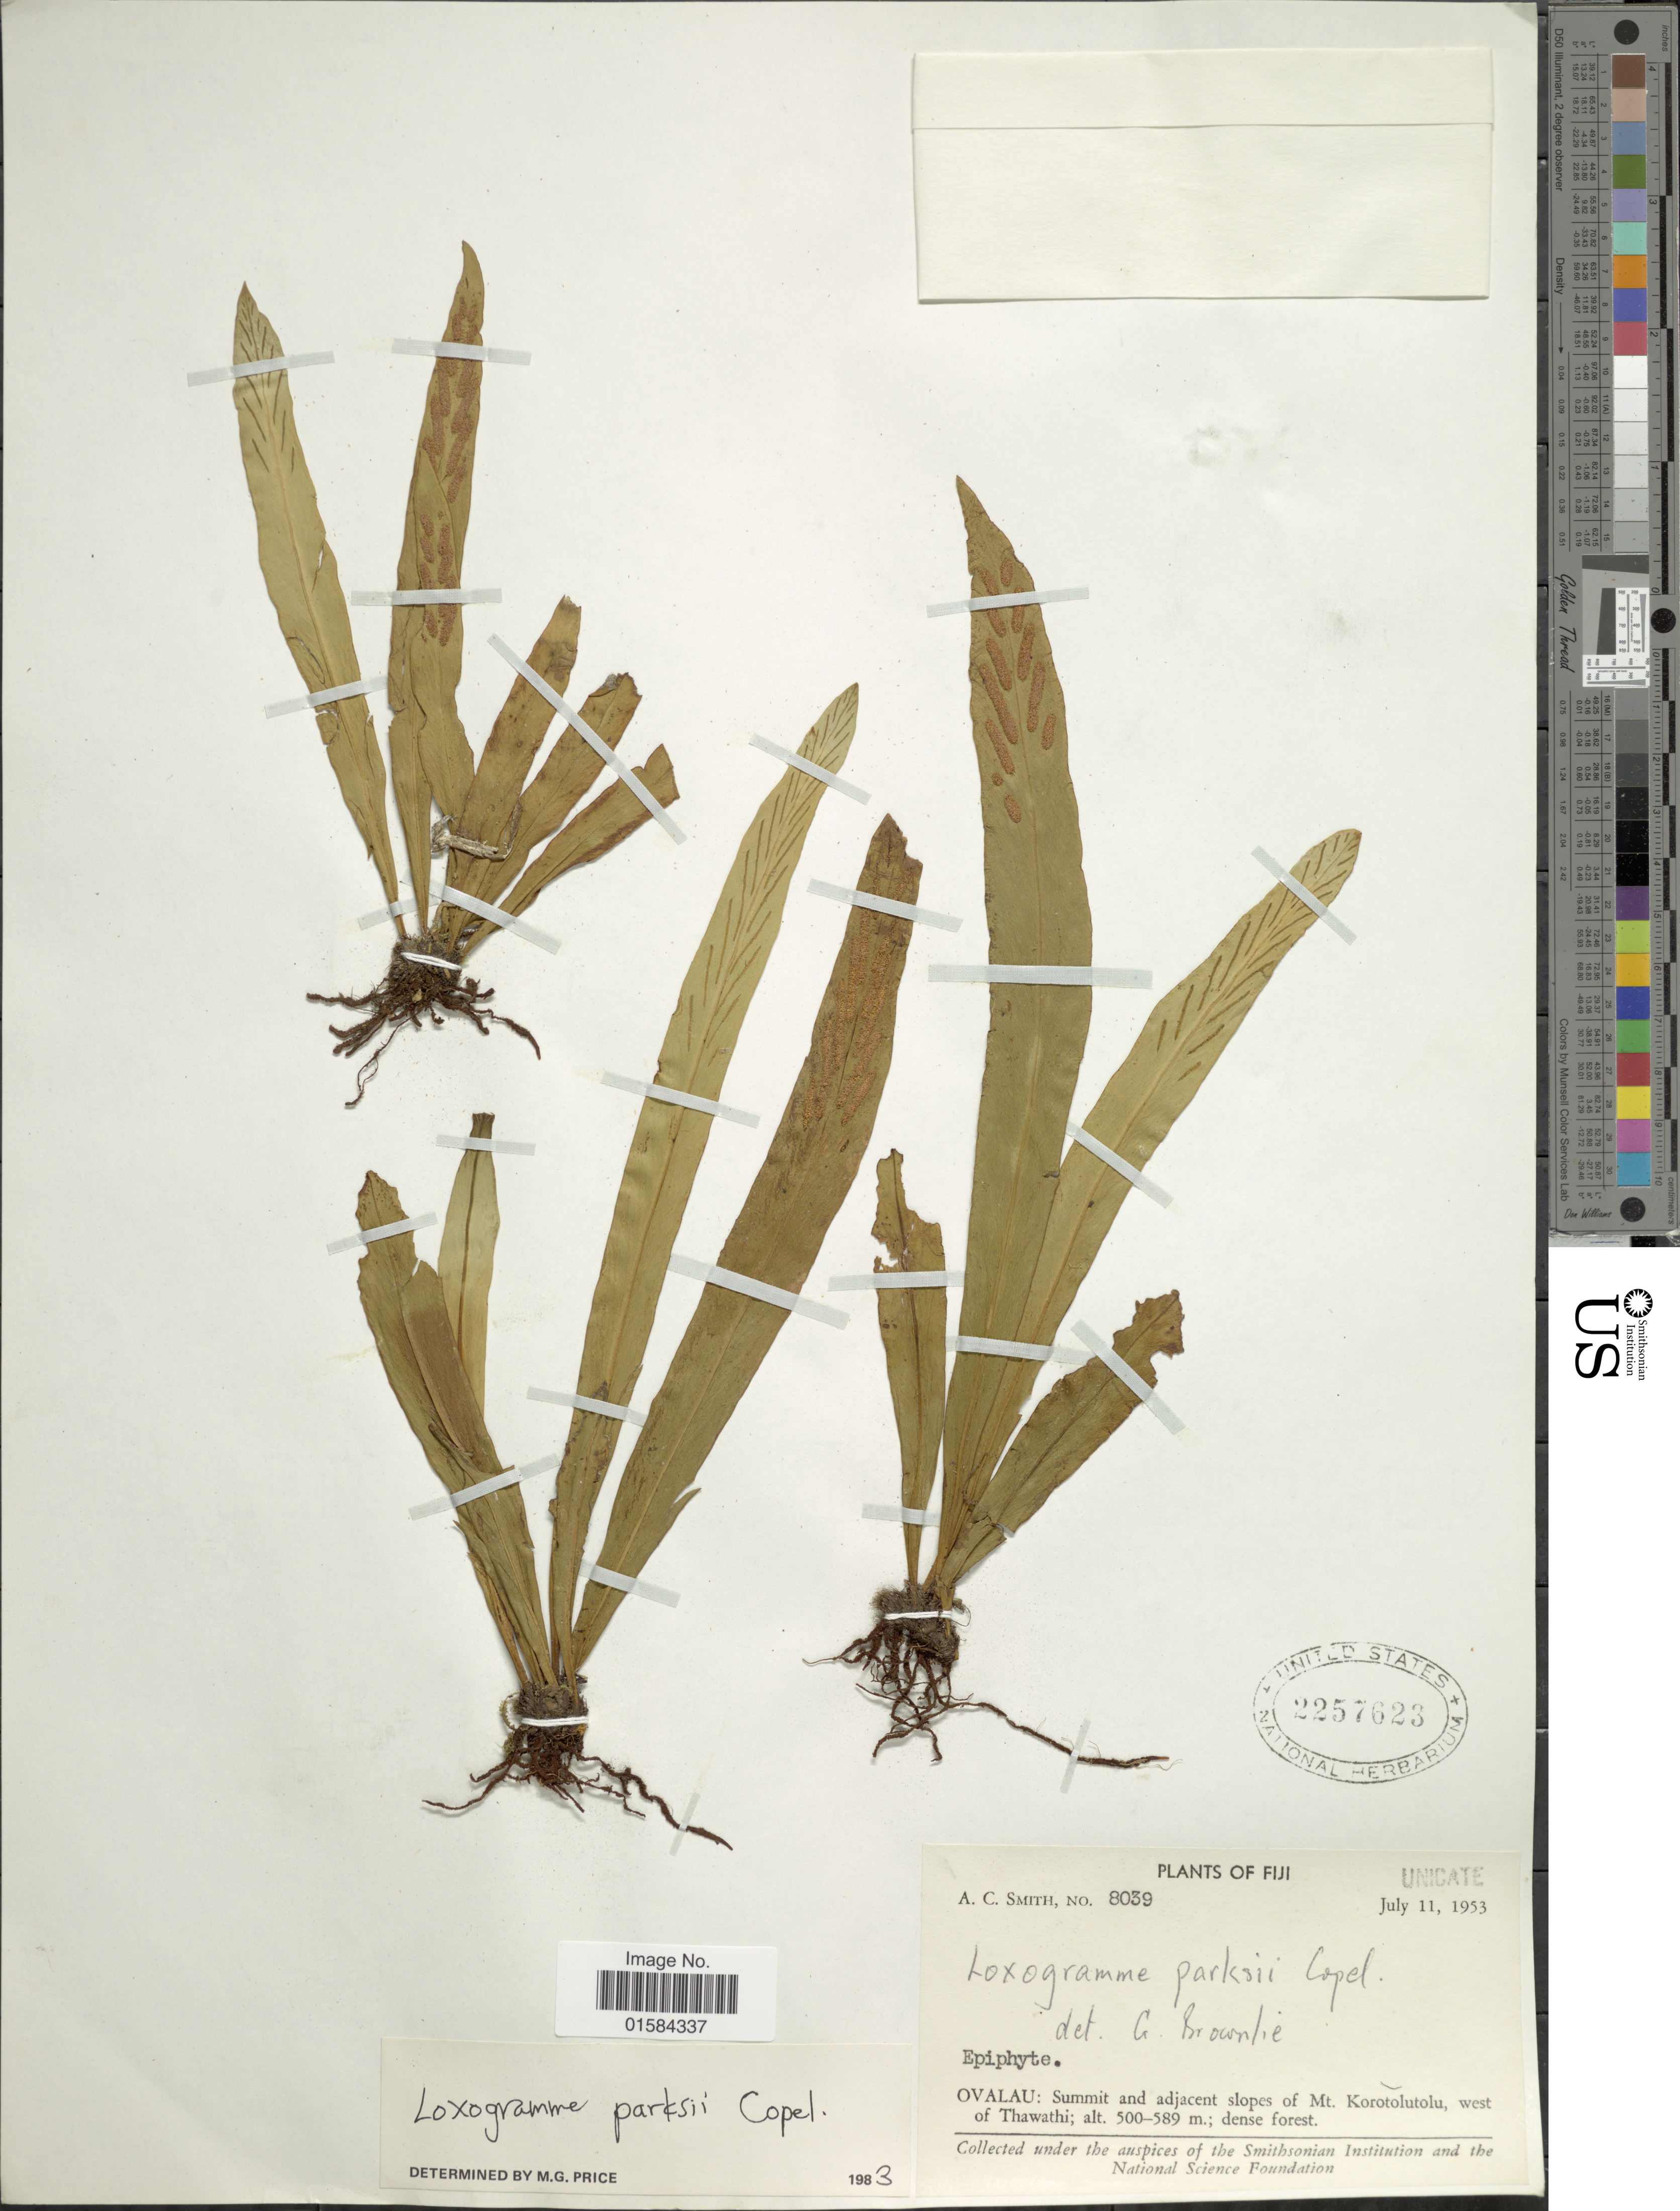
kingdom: Plantae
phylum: Tracheophyta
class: Polypodiopsida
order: Polypodiales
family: Polypodiaceae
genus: Loxogramme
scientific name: Loxogramme parksii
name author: Copel.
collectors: A. C. Smith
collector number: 8039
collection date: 1953-07-11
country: Fiji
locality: Ovalau: summit and adjacent slopes of Mt. Korotolutolu, west of Thawathi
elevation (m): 500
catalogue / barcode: US 2257623